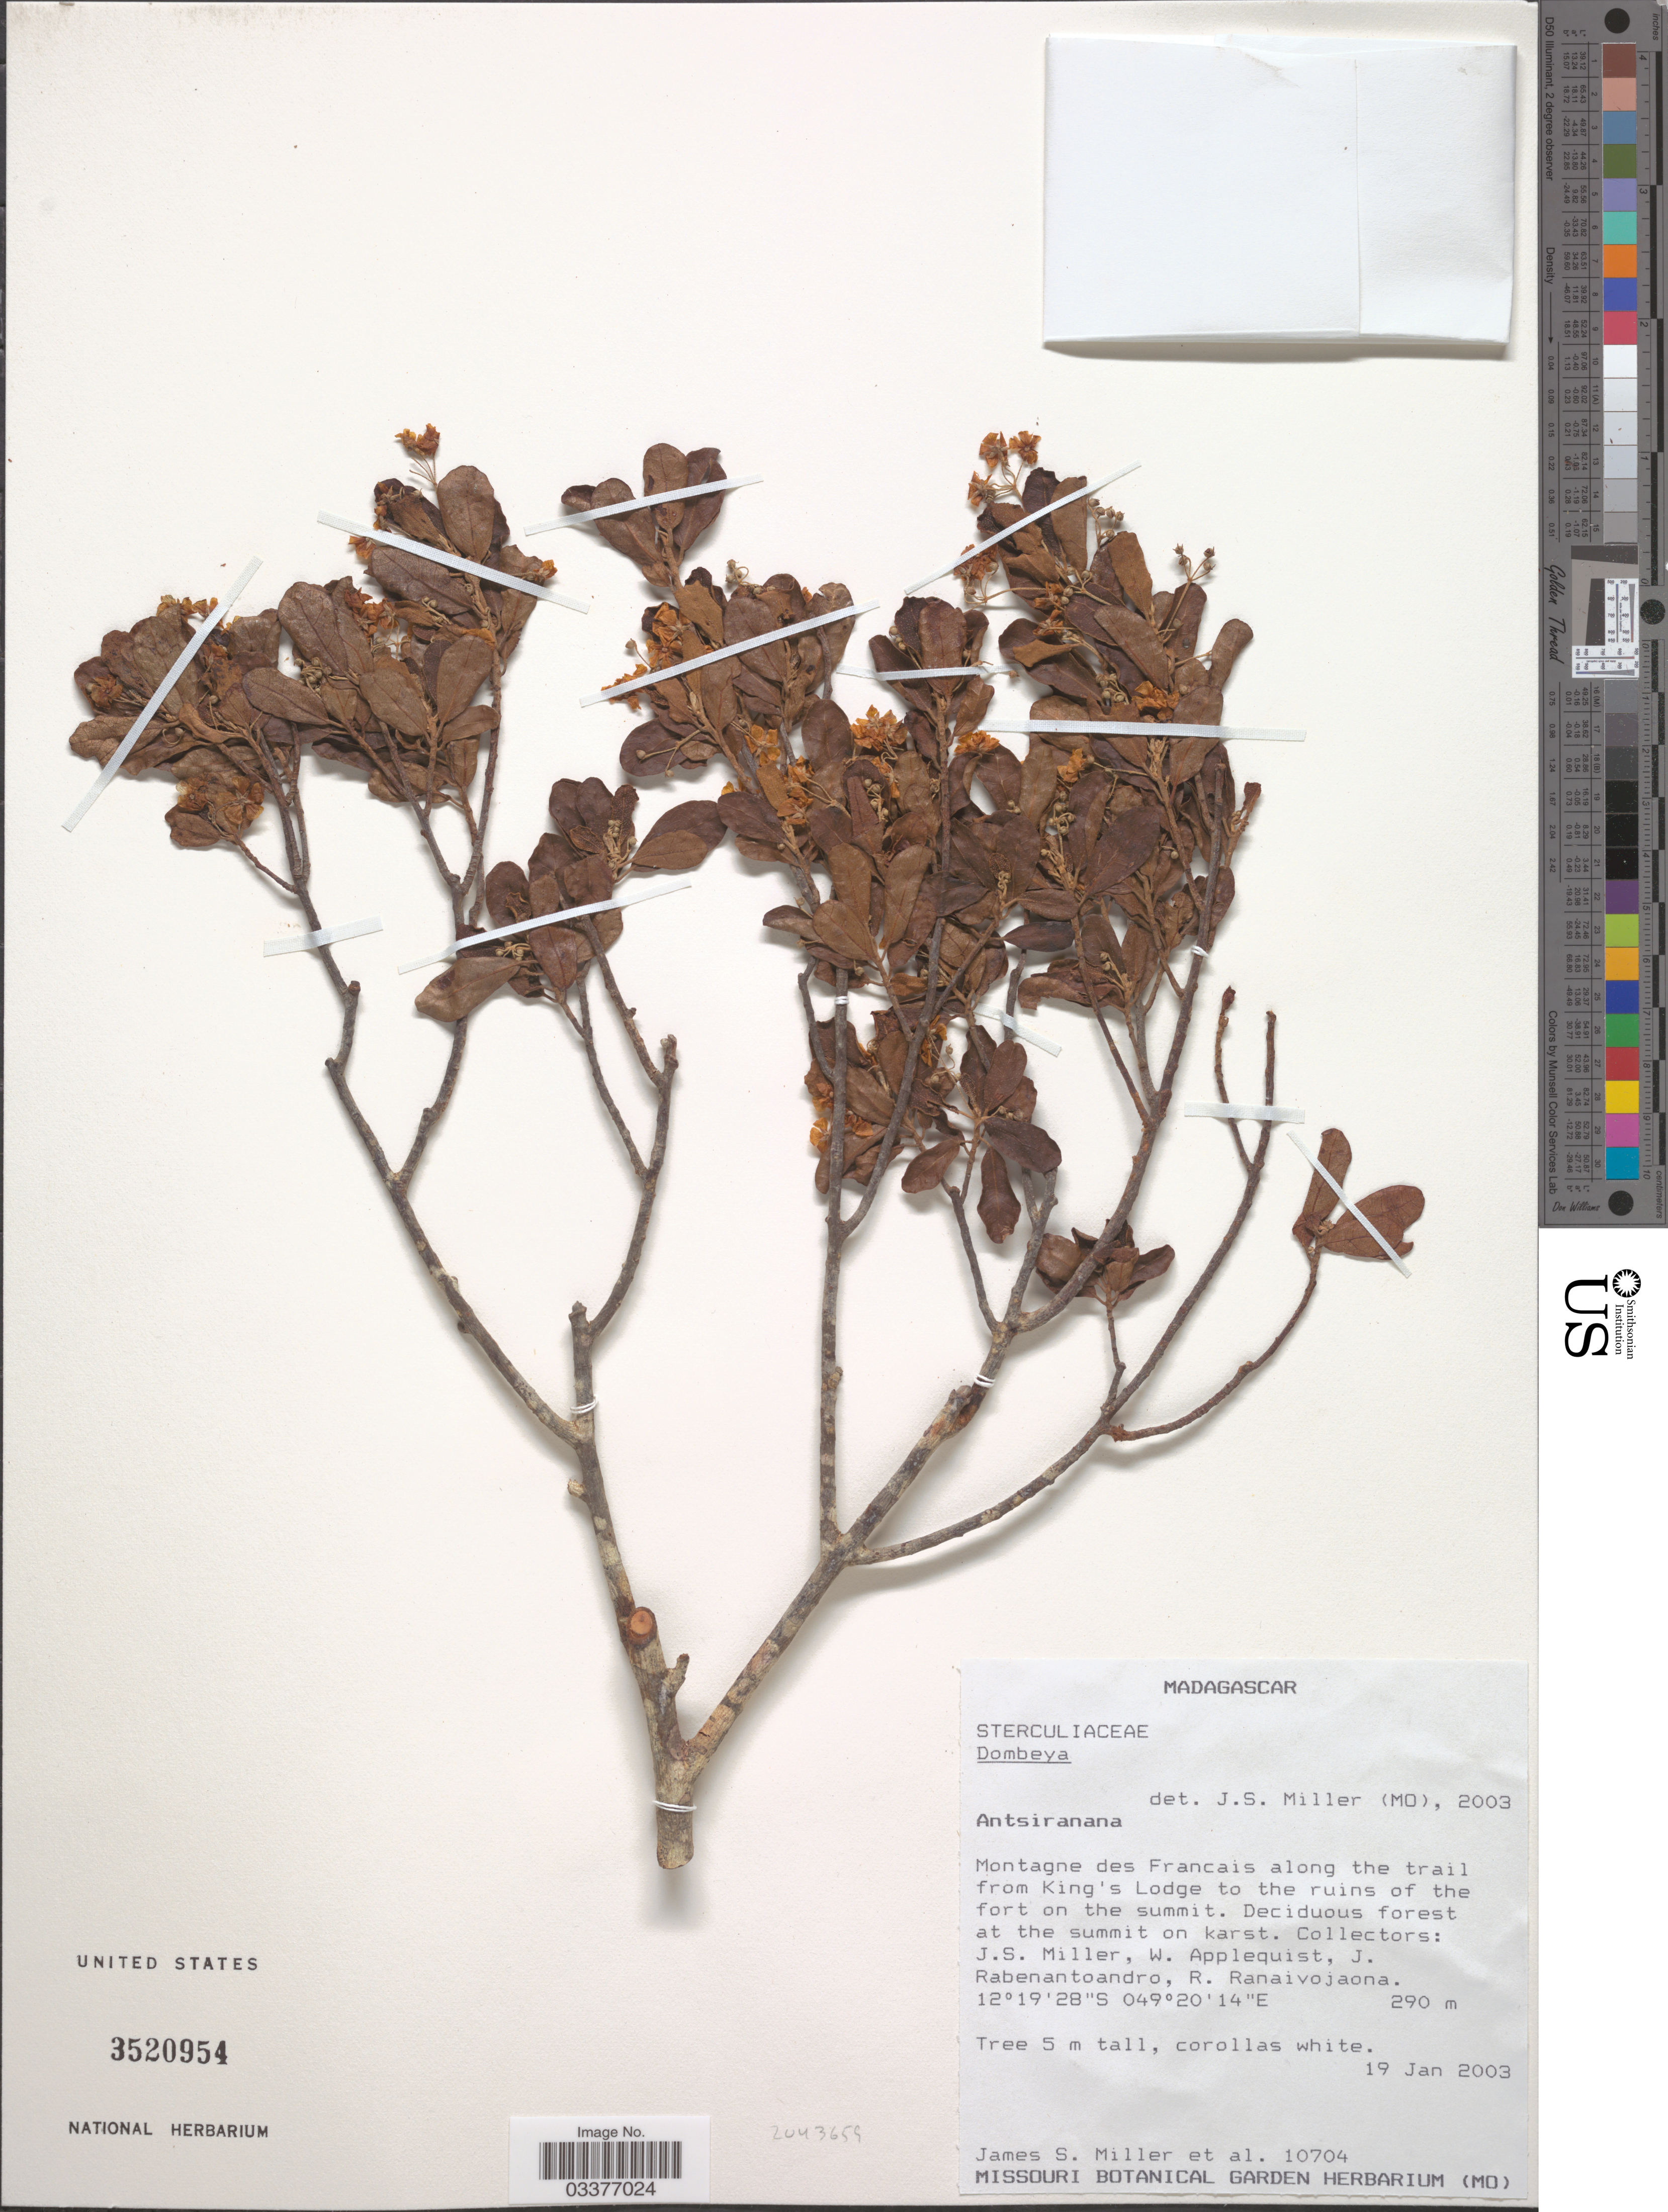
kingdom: Plantae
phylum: Tracheophyta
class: Magnoliopsida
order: Malvales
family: Malvaceae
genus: Dombeya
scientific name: Dombeya milleri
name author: Appleq. & Bosser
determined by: Dorr, L. J., (BOT), Smithsonian Institution - National Museum of Natural History (UNITED STATES)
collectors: J. S. Miller, J. S. Miller, W. Applequist, J. Rabenantoandro & R. Ranaivojaona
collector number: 10704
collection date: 2003-01-19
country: Madagascar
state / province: Diana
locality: Montagne des Francais along the trail from King's Lodge to the ruins of the fort on the summit.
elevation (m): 290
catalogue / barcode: US 3520954